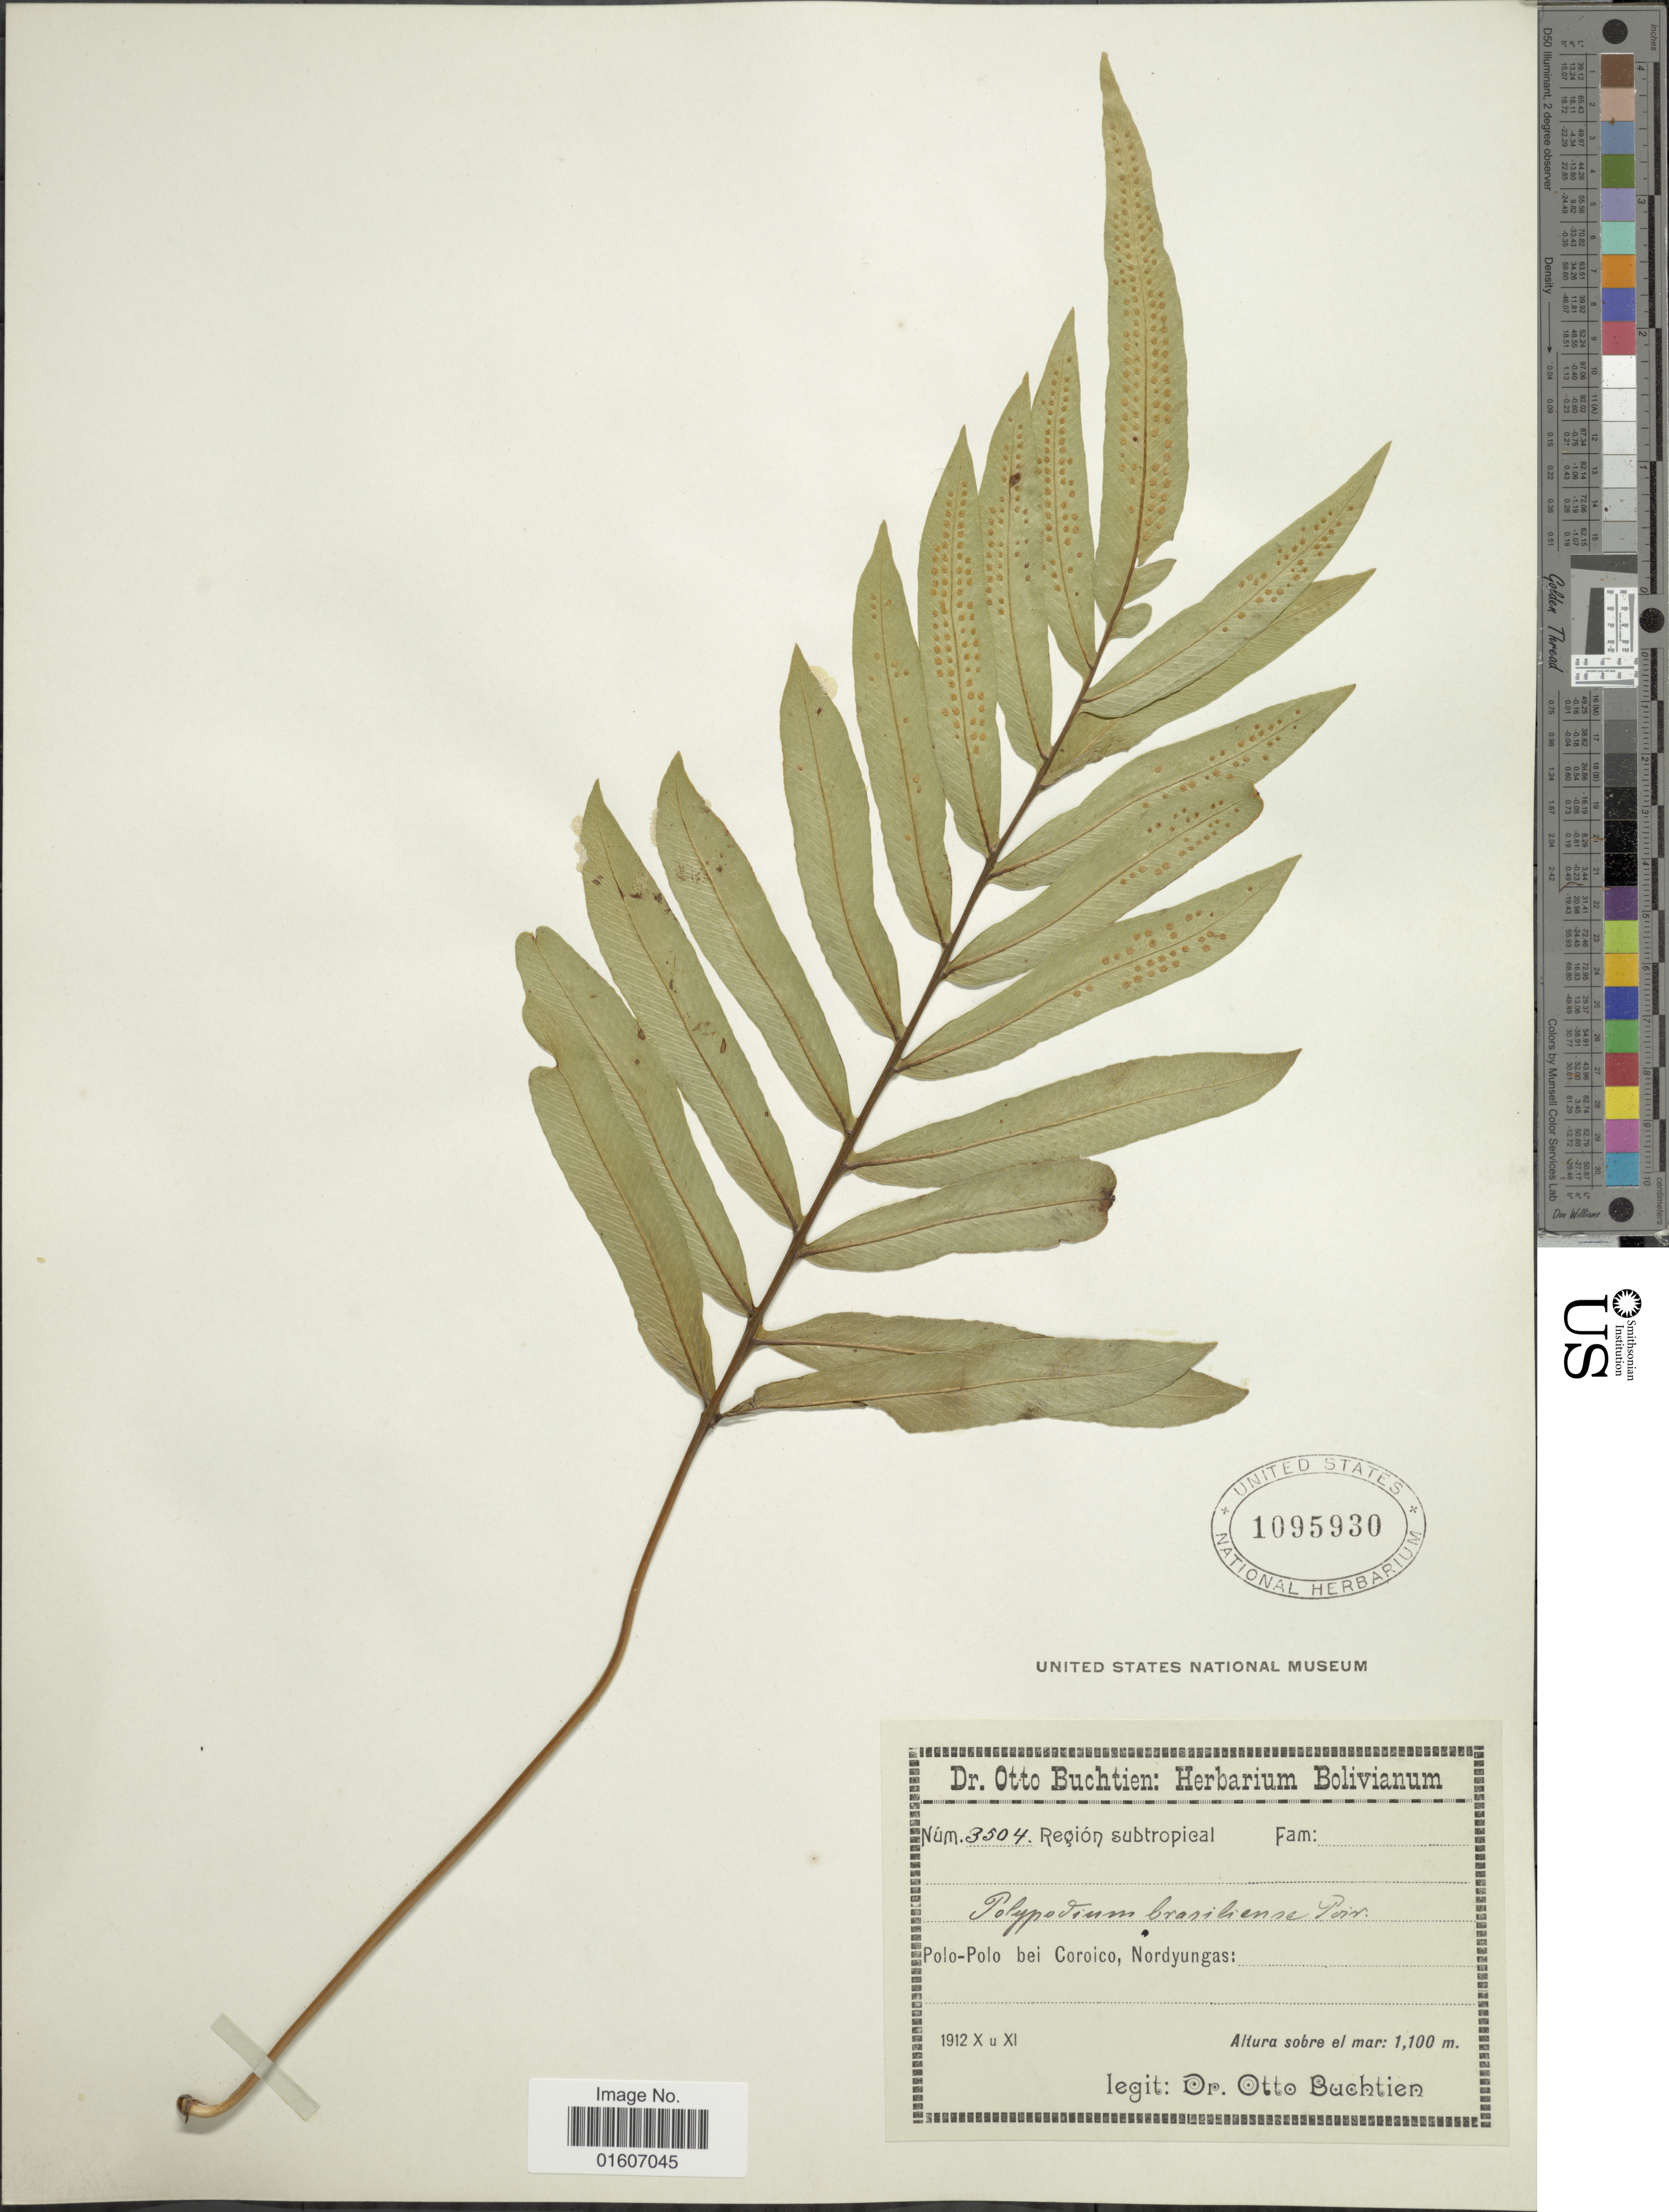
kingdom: Plantae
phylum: Tracheophyta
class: Polypodiopsida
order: Polypodiales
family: Polypodiaceae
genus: Serpocaulon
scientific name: Serpocaulon triseriale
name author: (Sw.) A.R. Sm.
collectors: O. Buchtien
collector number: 3504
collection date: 1912-10/1912-11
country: Bolivia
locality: Polo-Polo bei Coroico, Nordyungas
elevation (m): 1100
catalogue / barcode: US 1095930